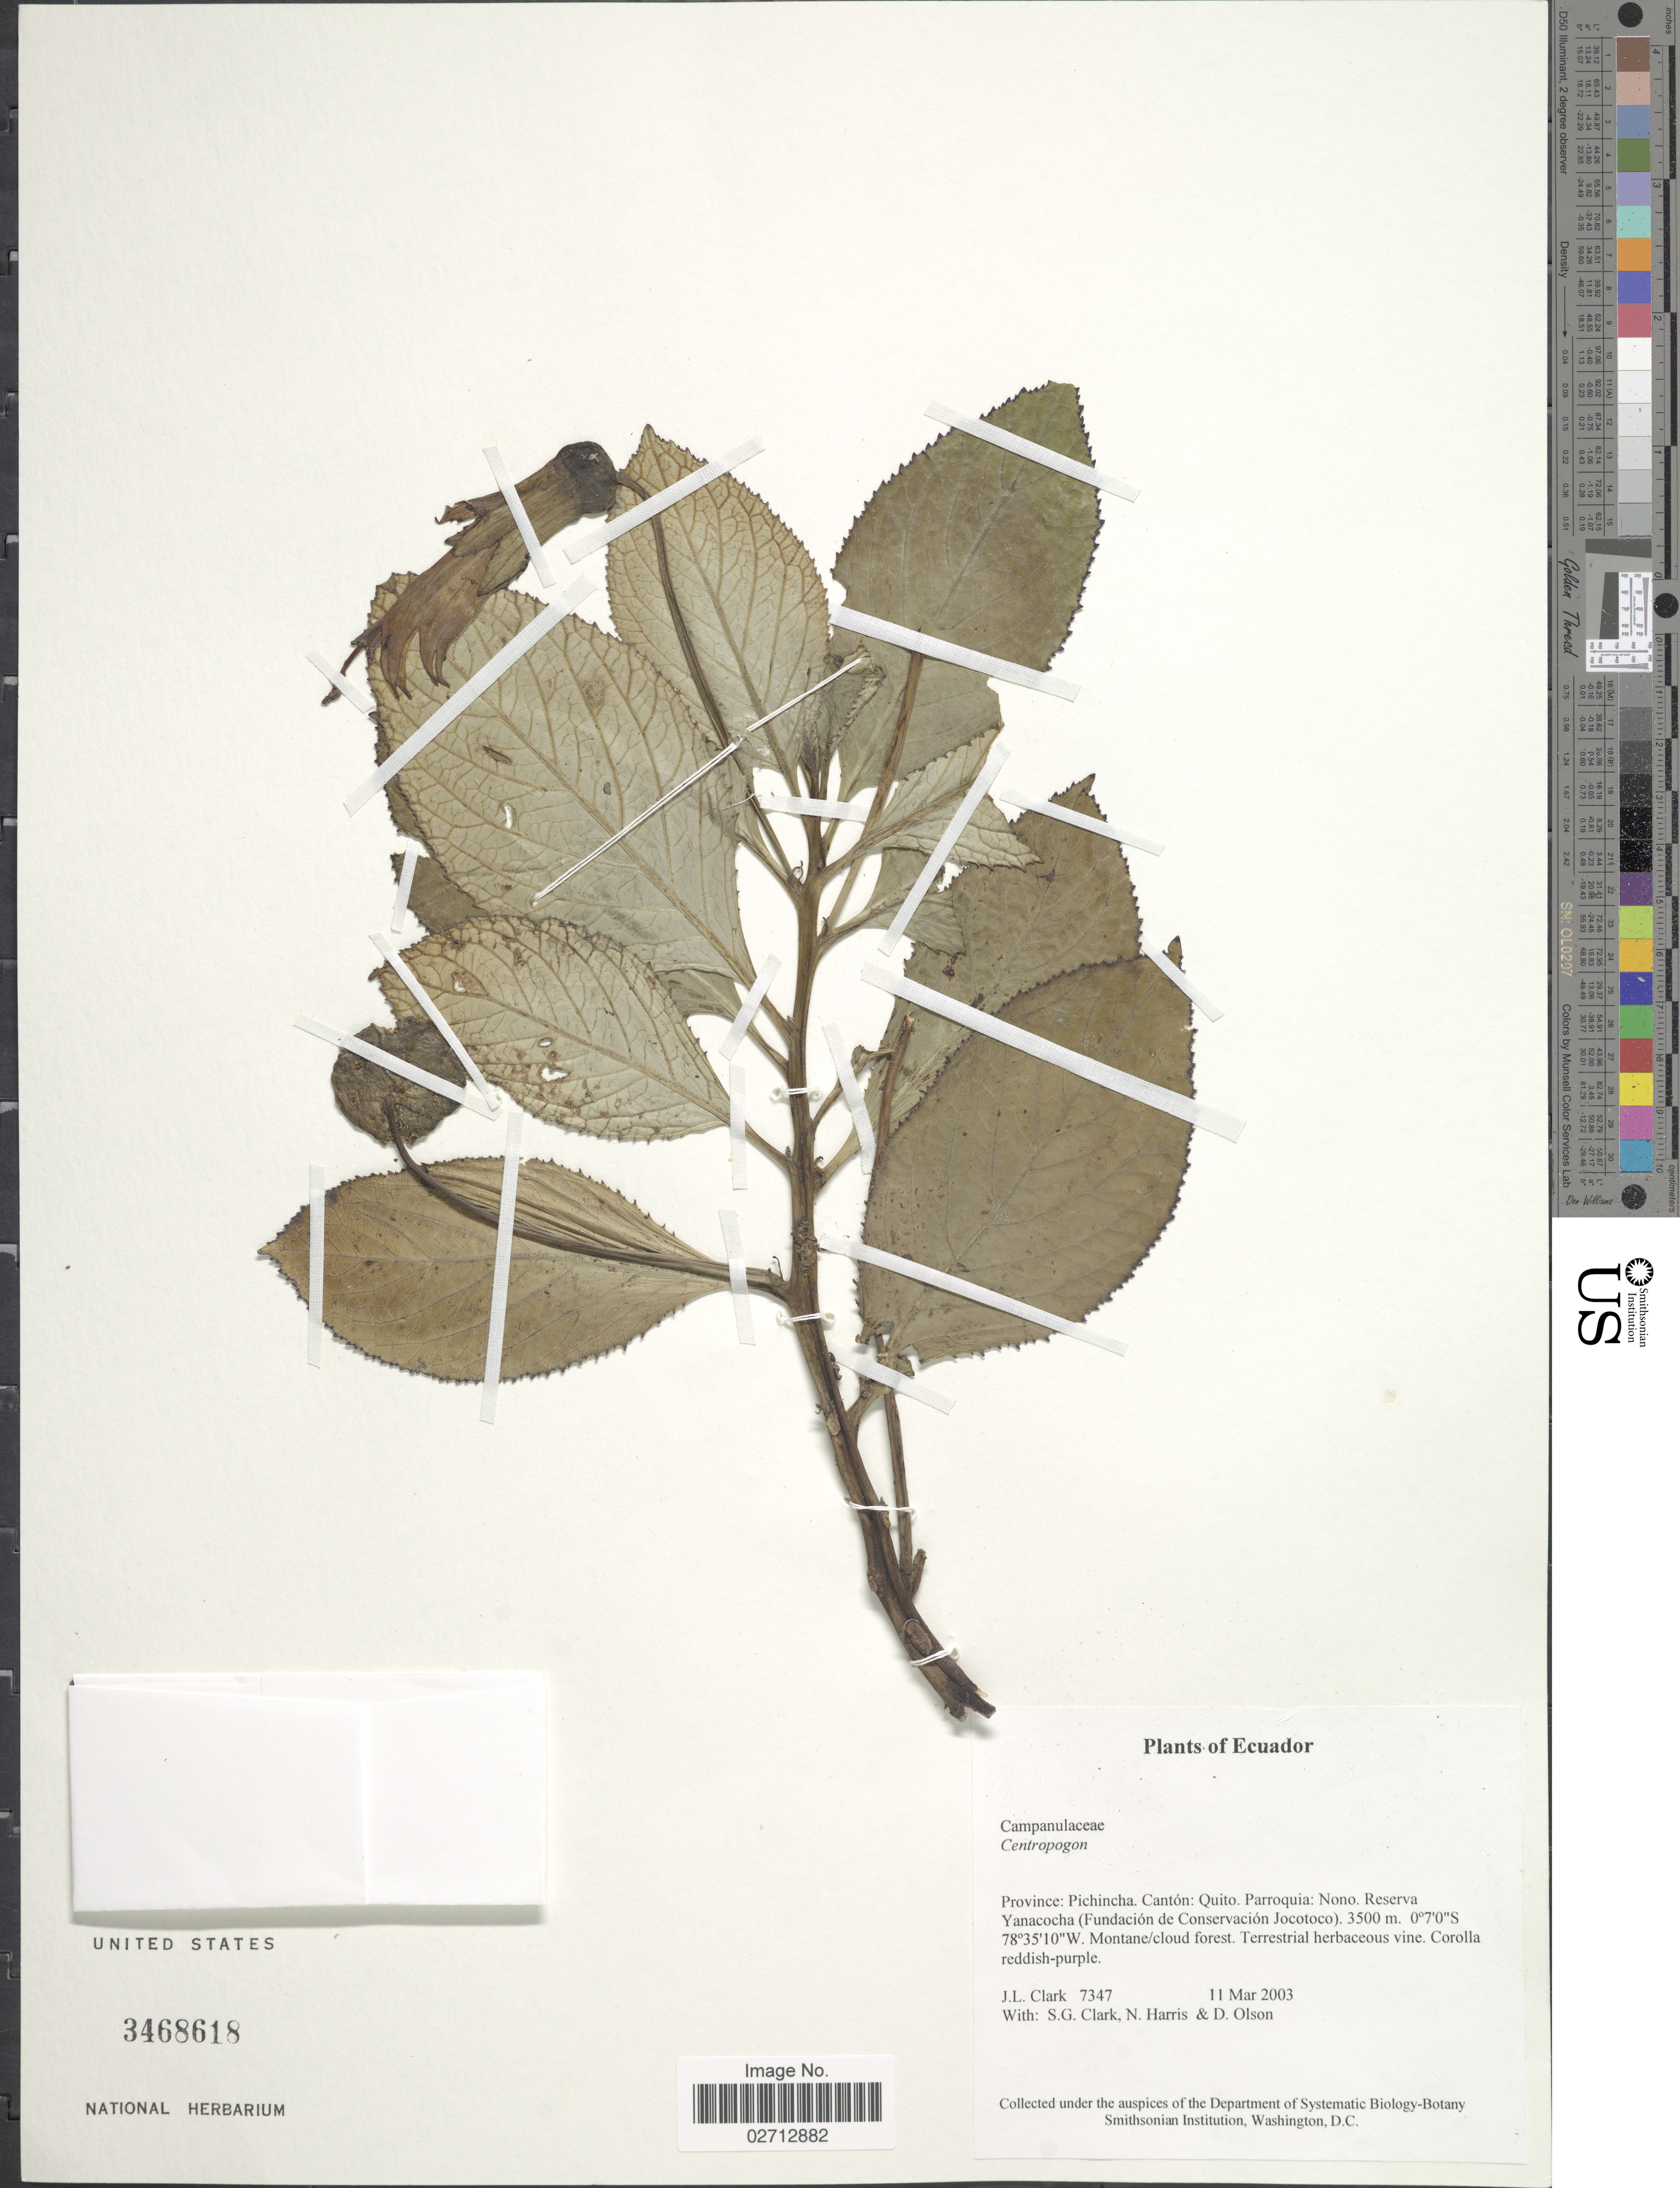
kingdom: Plantae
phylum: Tracheophyta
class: Magnoliopsida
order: Asterales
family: Campanulaceae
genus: Centropogon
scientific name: Centropogon calycinus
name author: Benth.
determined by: Lagomarsino, L. P.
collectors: J. L. Clark, S. G. Clark, N. Harris & D. Olson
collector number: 7347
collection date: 2003-03-11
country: Ecuador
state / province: Pichincha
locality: Canton: Quito. Parroquia: Nono. Reserva Yanacoche (Fundacion de Conservacion Jocotoco)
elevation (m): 3500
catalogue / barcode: US 3468618